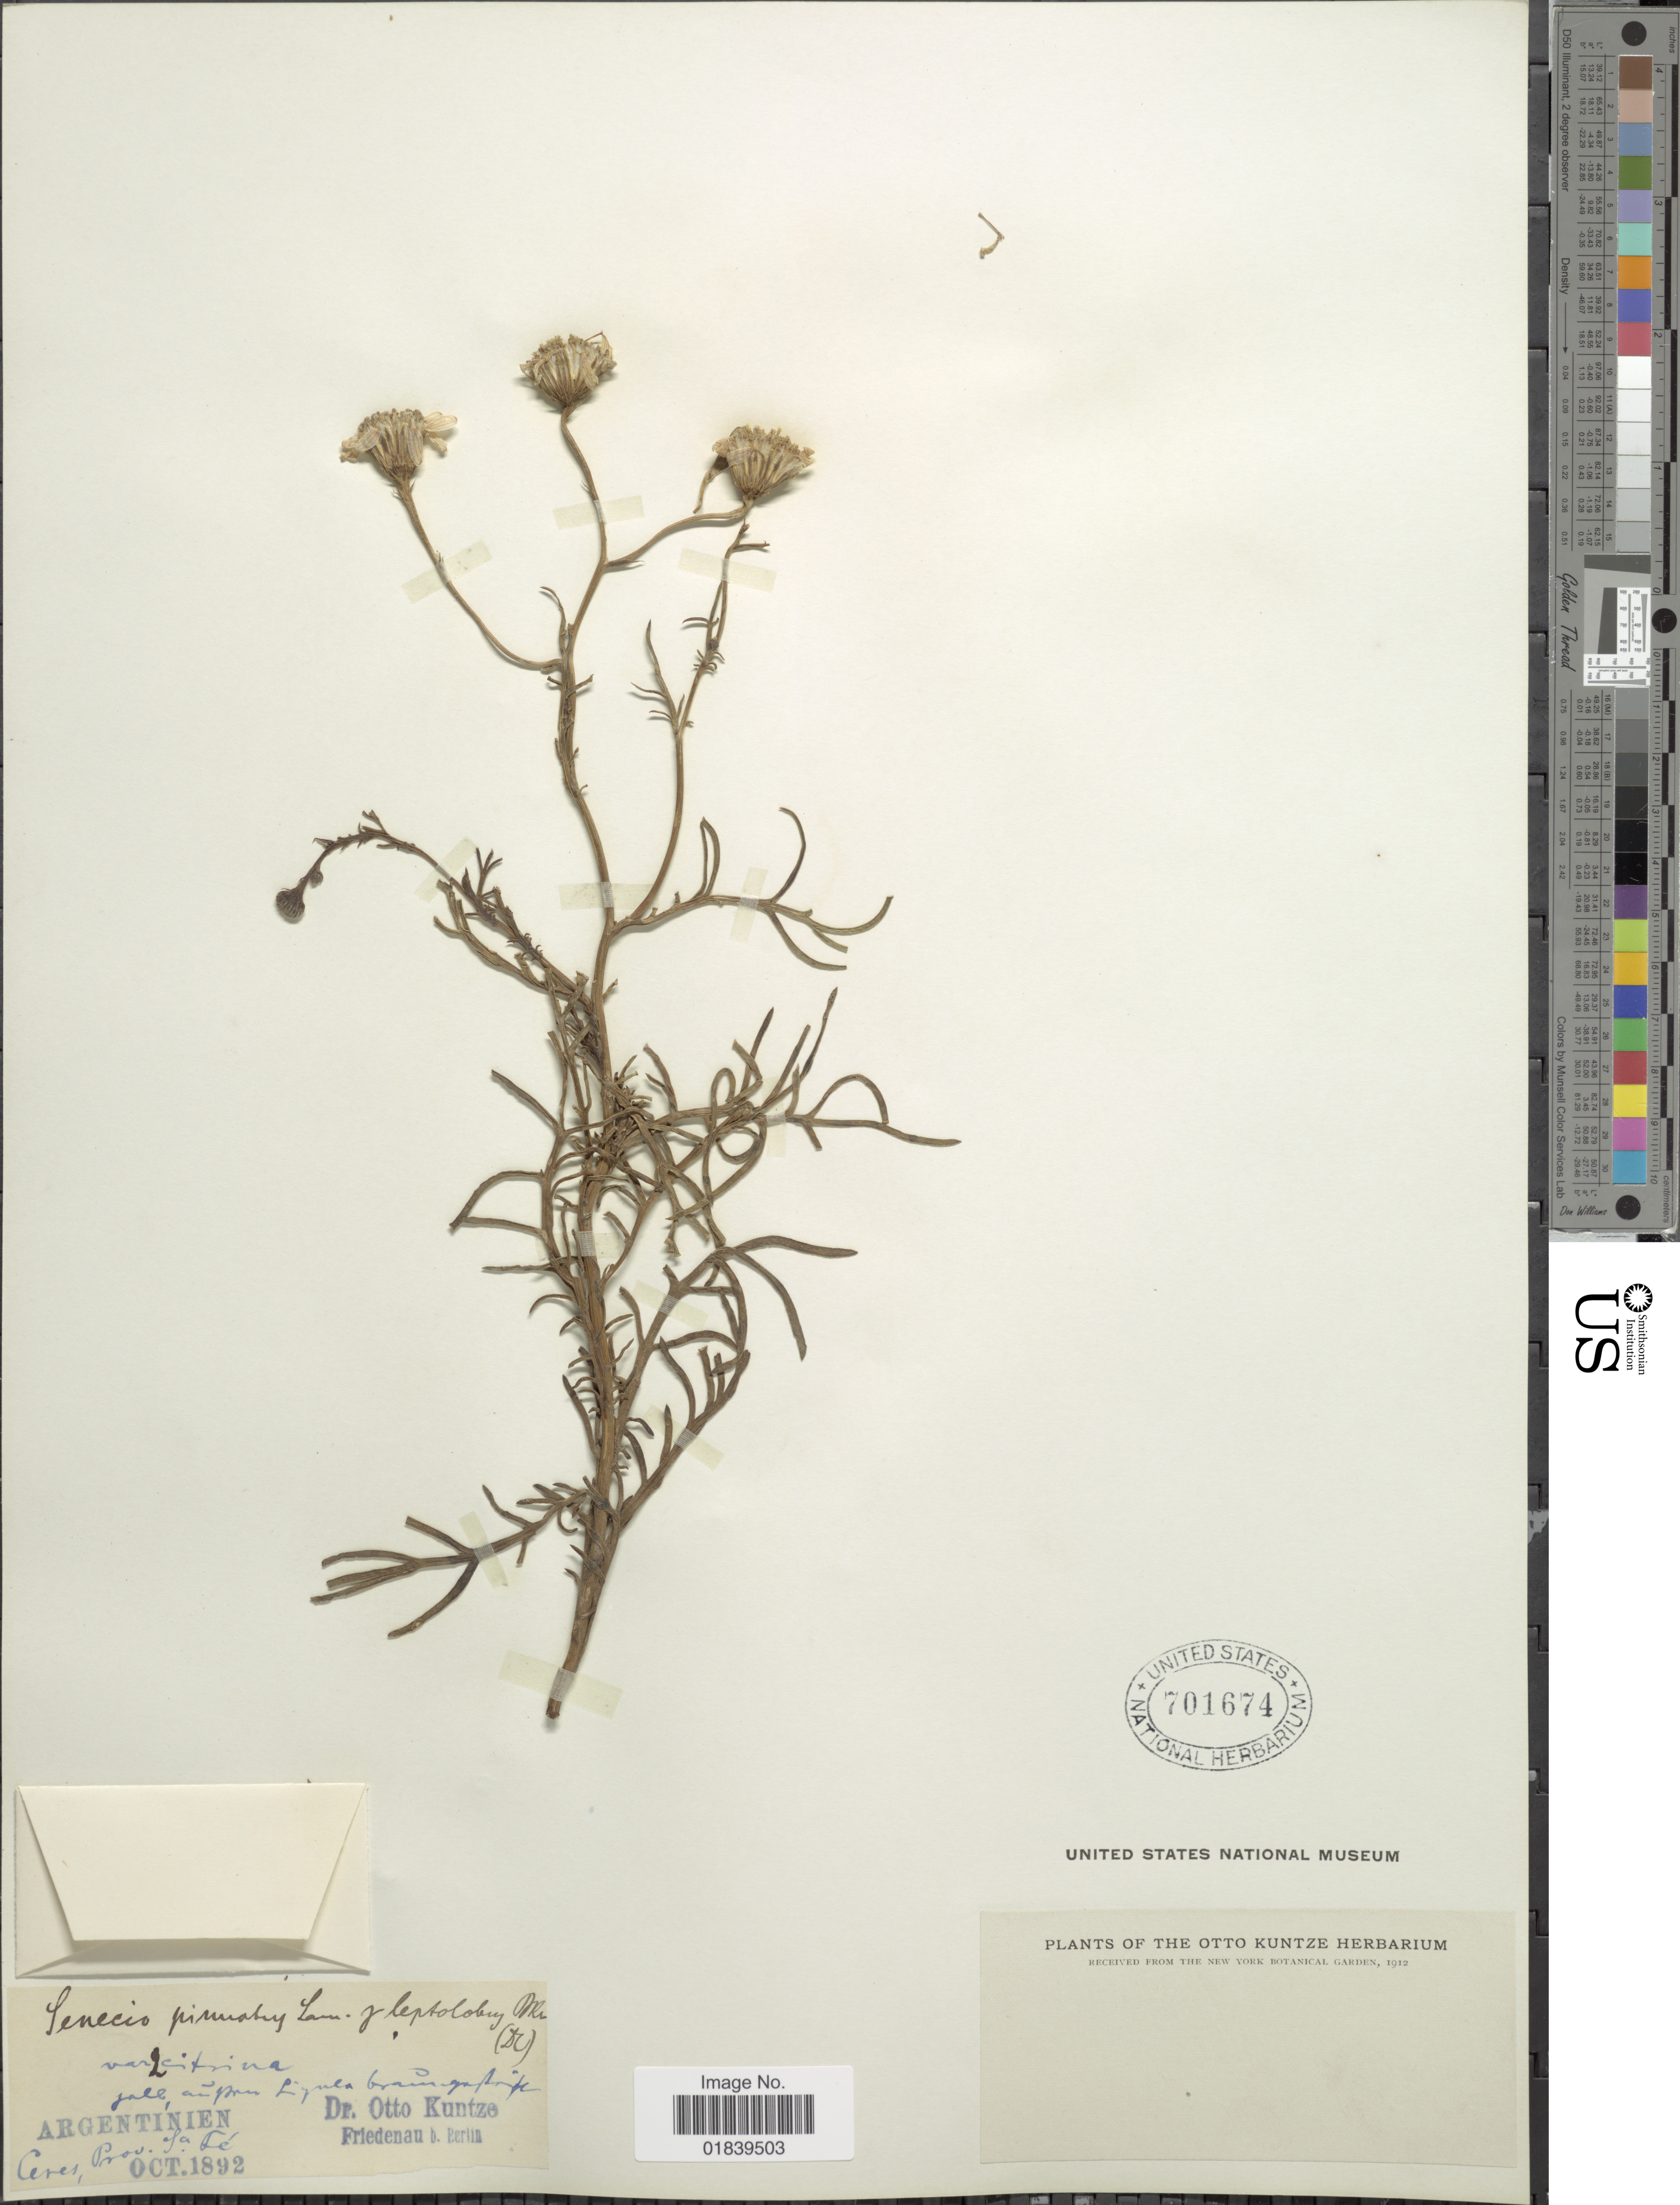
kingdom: Plantae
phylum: Tracheophyta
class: Magnoliopsida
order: Asterales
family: Asteraceae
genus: Senecio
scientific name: Senecio pinnatus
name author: Poir.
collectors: C.E.O. Kuntze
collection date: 1892-10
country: Argentina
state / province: Santa Fe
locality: Argentien, Ceres, Prov. Sa. Fe.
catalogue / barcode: US 701674